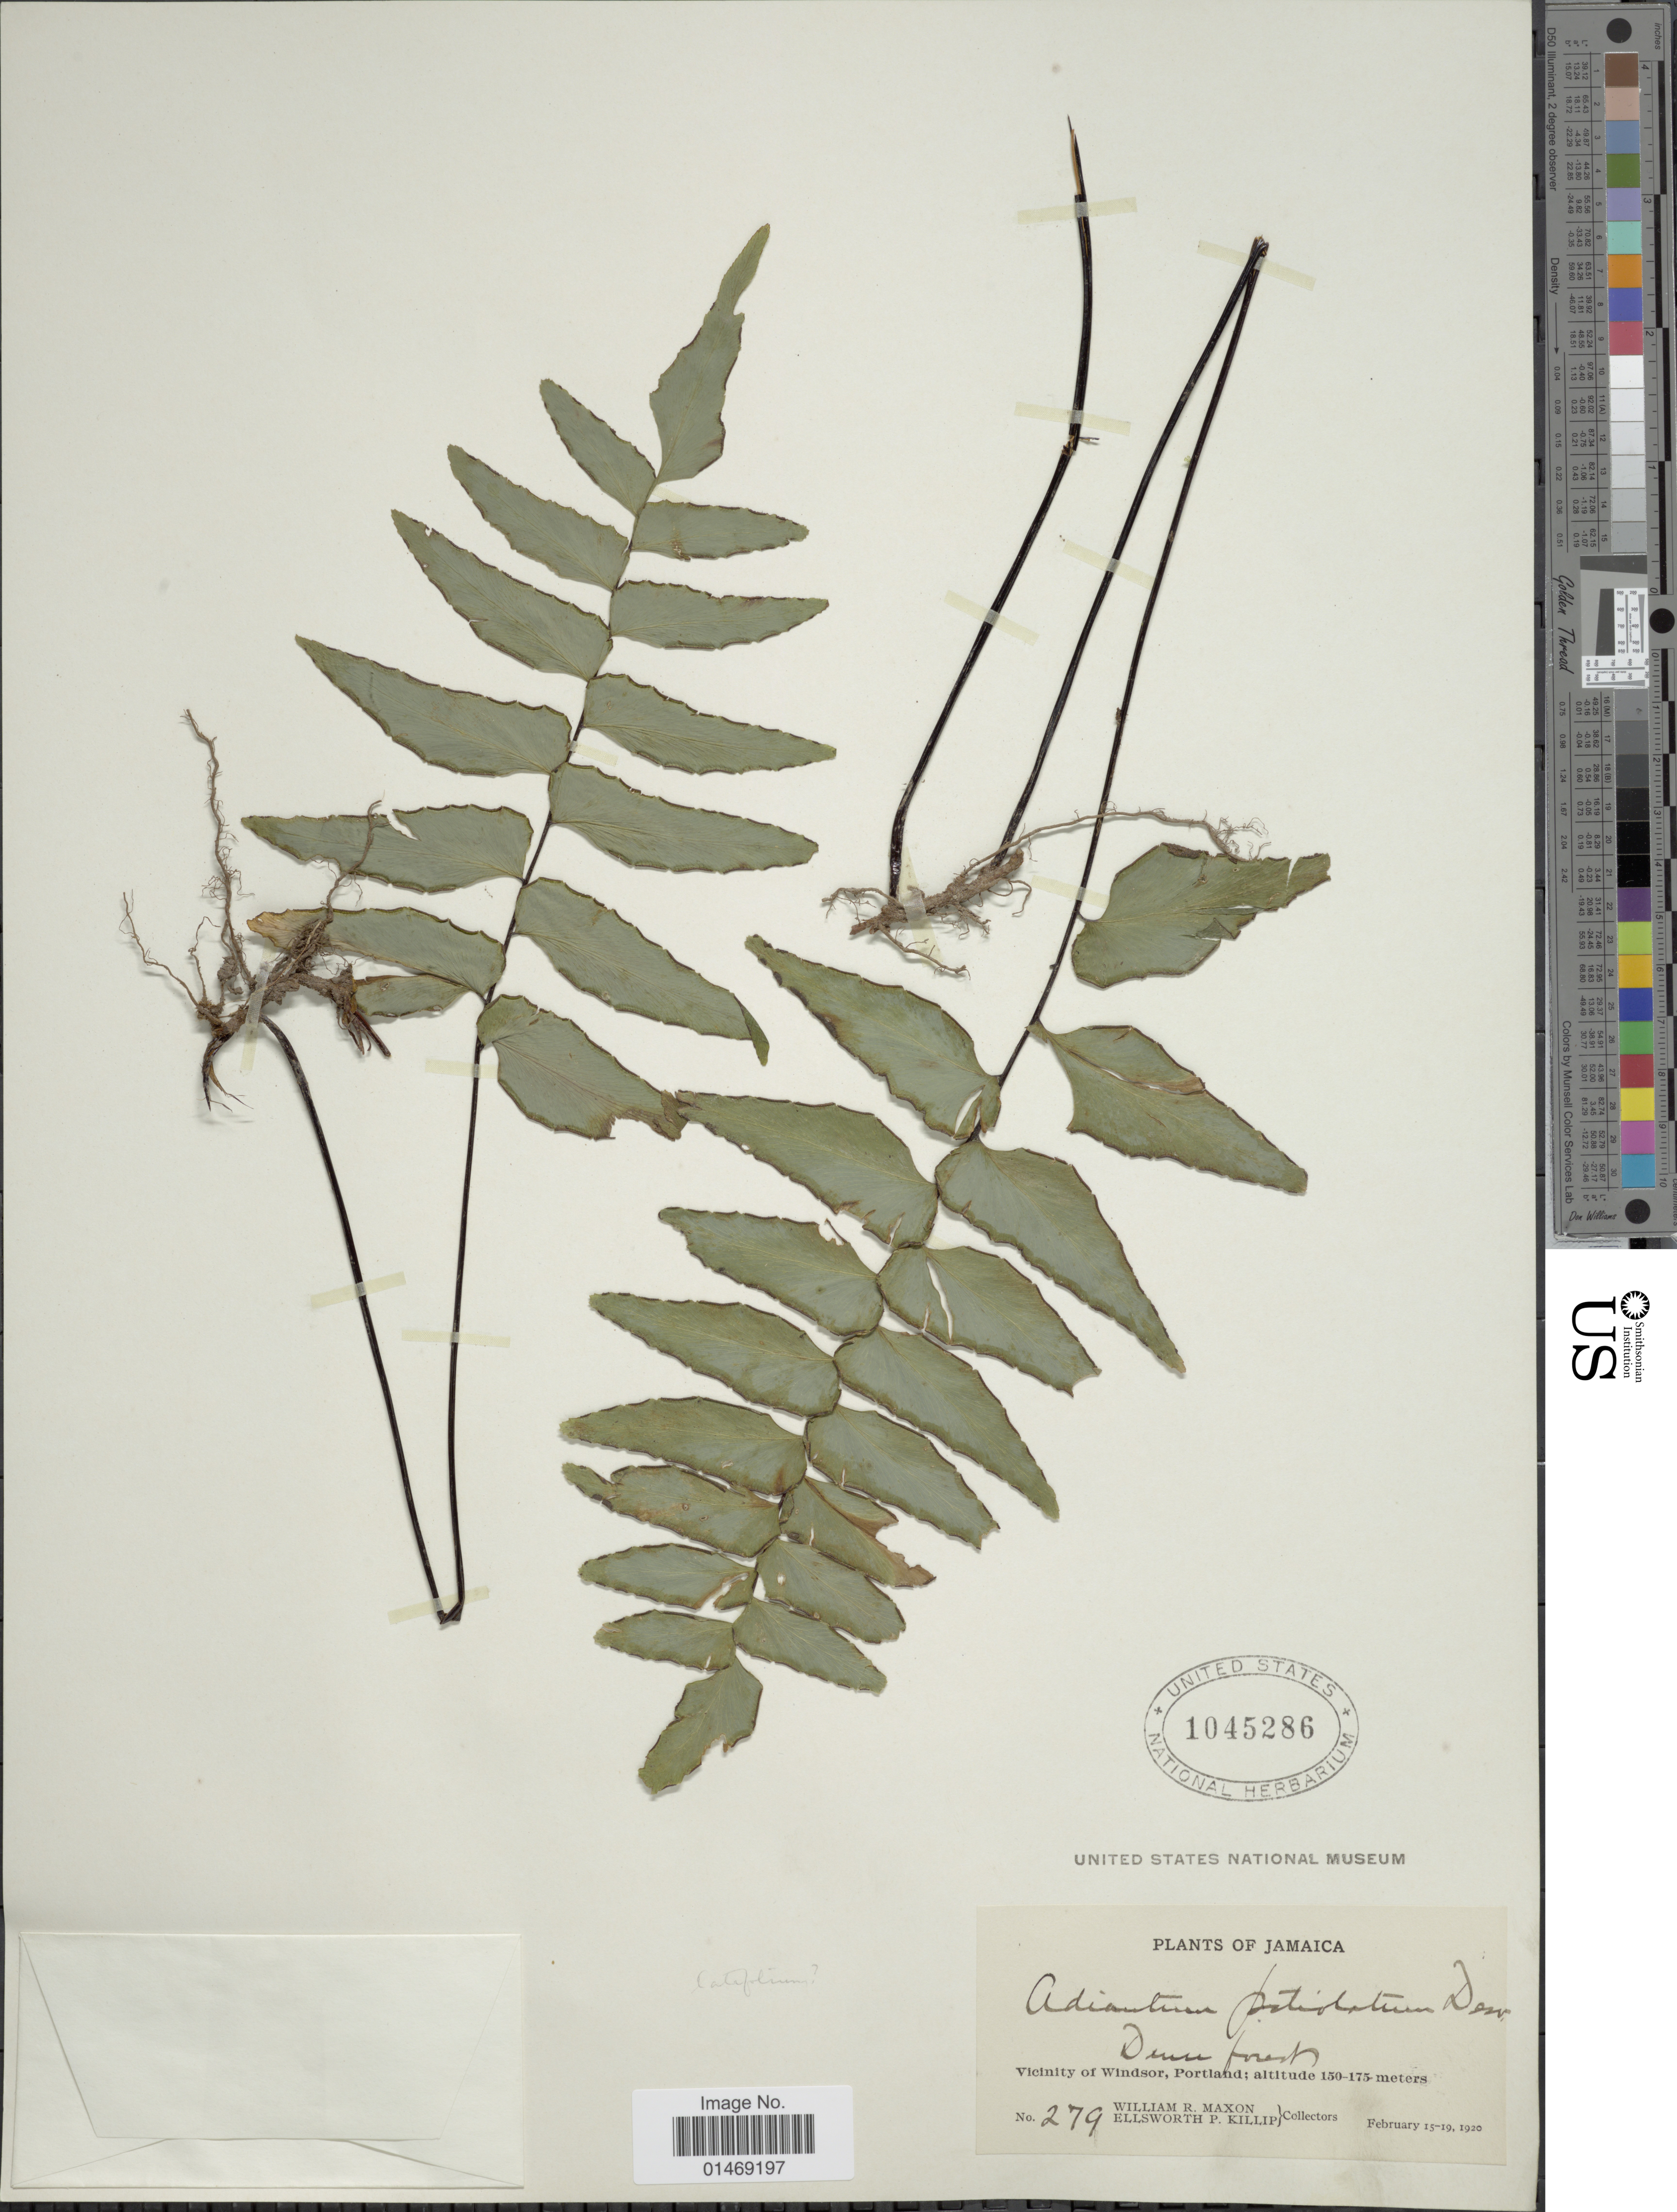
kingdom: Plantae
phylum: Tracheophyta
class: Polypodiopsida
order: Polypodiales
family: Pteridaceae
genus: Adiantum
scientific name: Adiantum petiolatum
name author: Desv.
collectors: W. R. Maxon & E. P. Killip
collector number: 279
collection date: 1920-02-15/1920-02-19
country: Jamaica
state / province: Portland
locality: Vicinity of Windsor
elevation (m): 150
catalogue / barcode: US 1045286